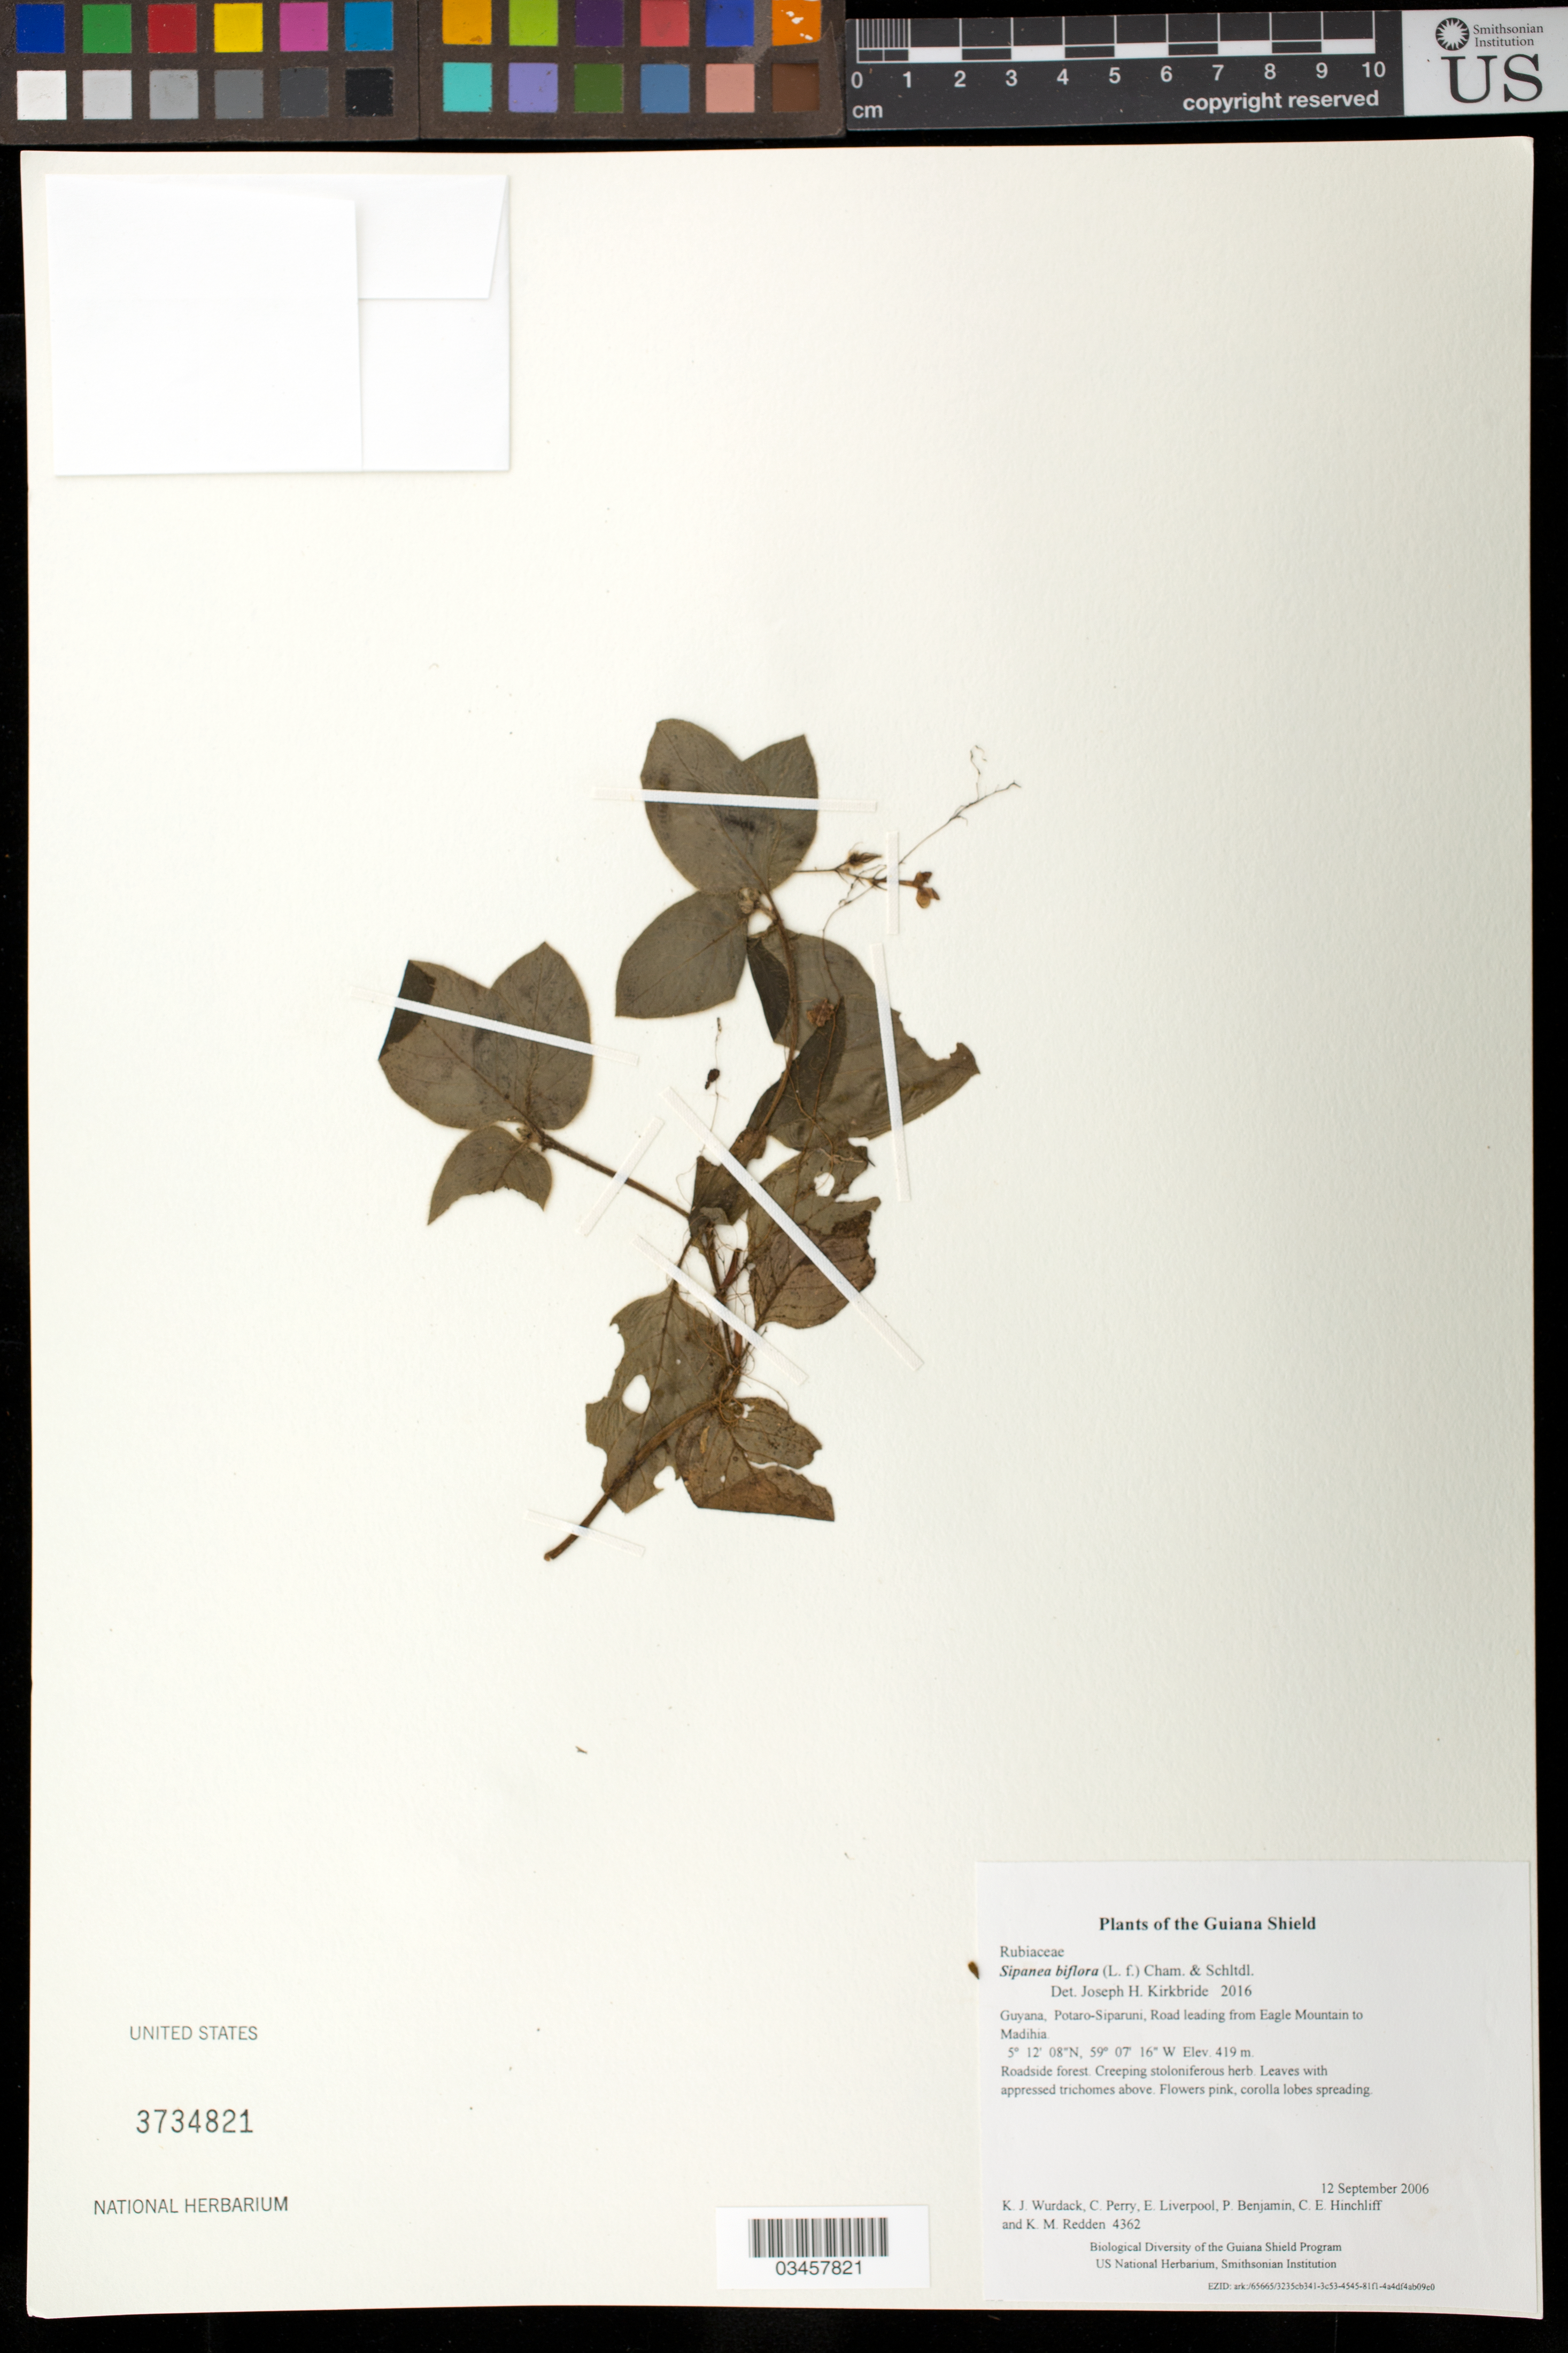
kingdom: Plantae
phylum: Tracheophyta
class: Magnoliopsida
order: Gentianales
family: Rubiaceae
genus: Sipanea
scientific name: Sipanea biflora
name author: (L. f.) Cham. & Schltdl.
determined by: Kirkbride, J. H.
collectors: K. Wurdack, C. Perry, E. Liverpool, P. Benjamin, C. E. Hinchliff & K. M. Redden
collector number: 4362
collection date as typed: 12 September 2006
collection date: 2006-09-12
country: Guyana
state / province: Potaro-Siparuni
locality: Road leading from Eagle Mountain to Madihia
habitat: Roadside forest.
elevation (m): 419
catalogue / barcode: US 3734821